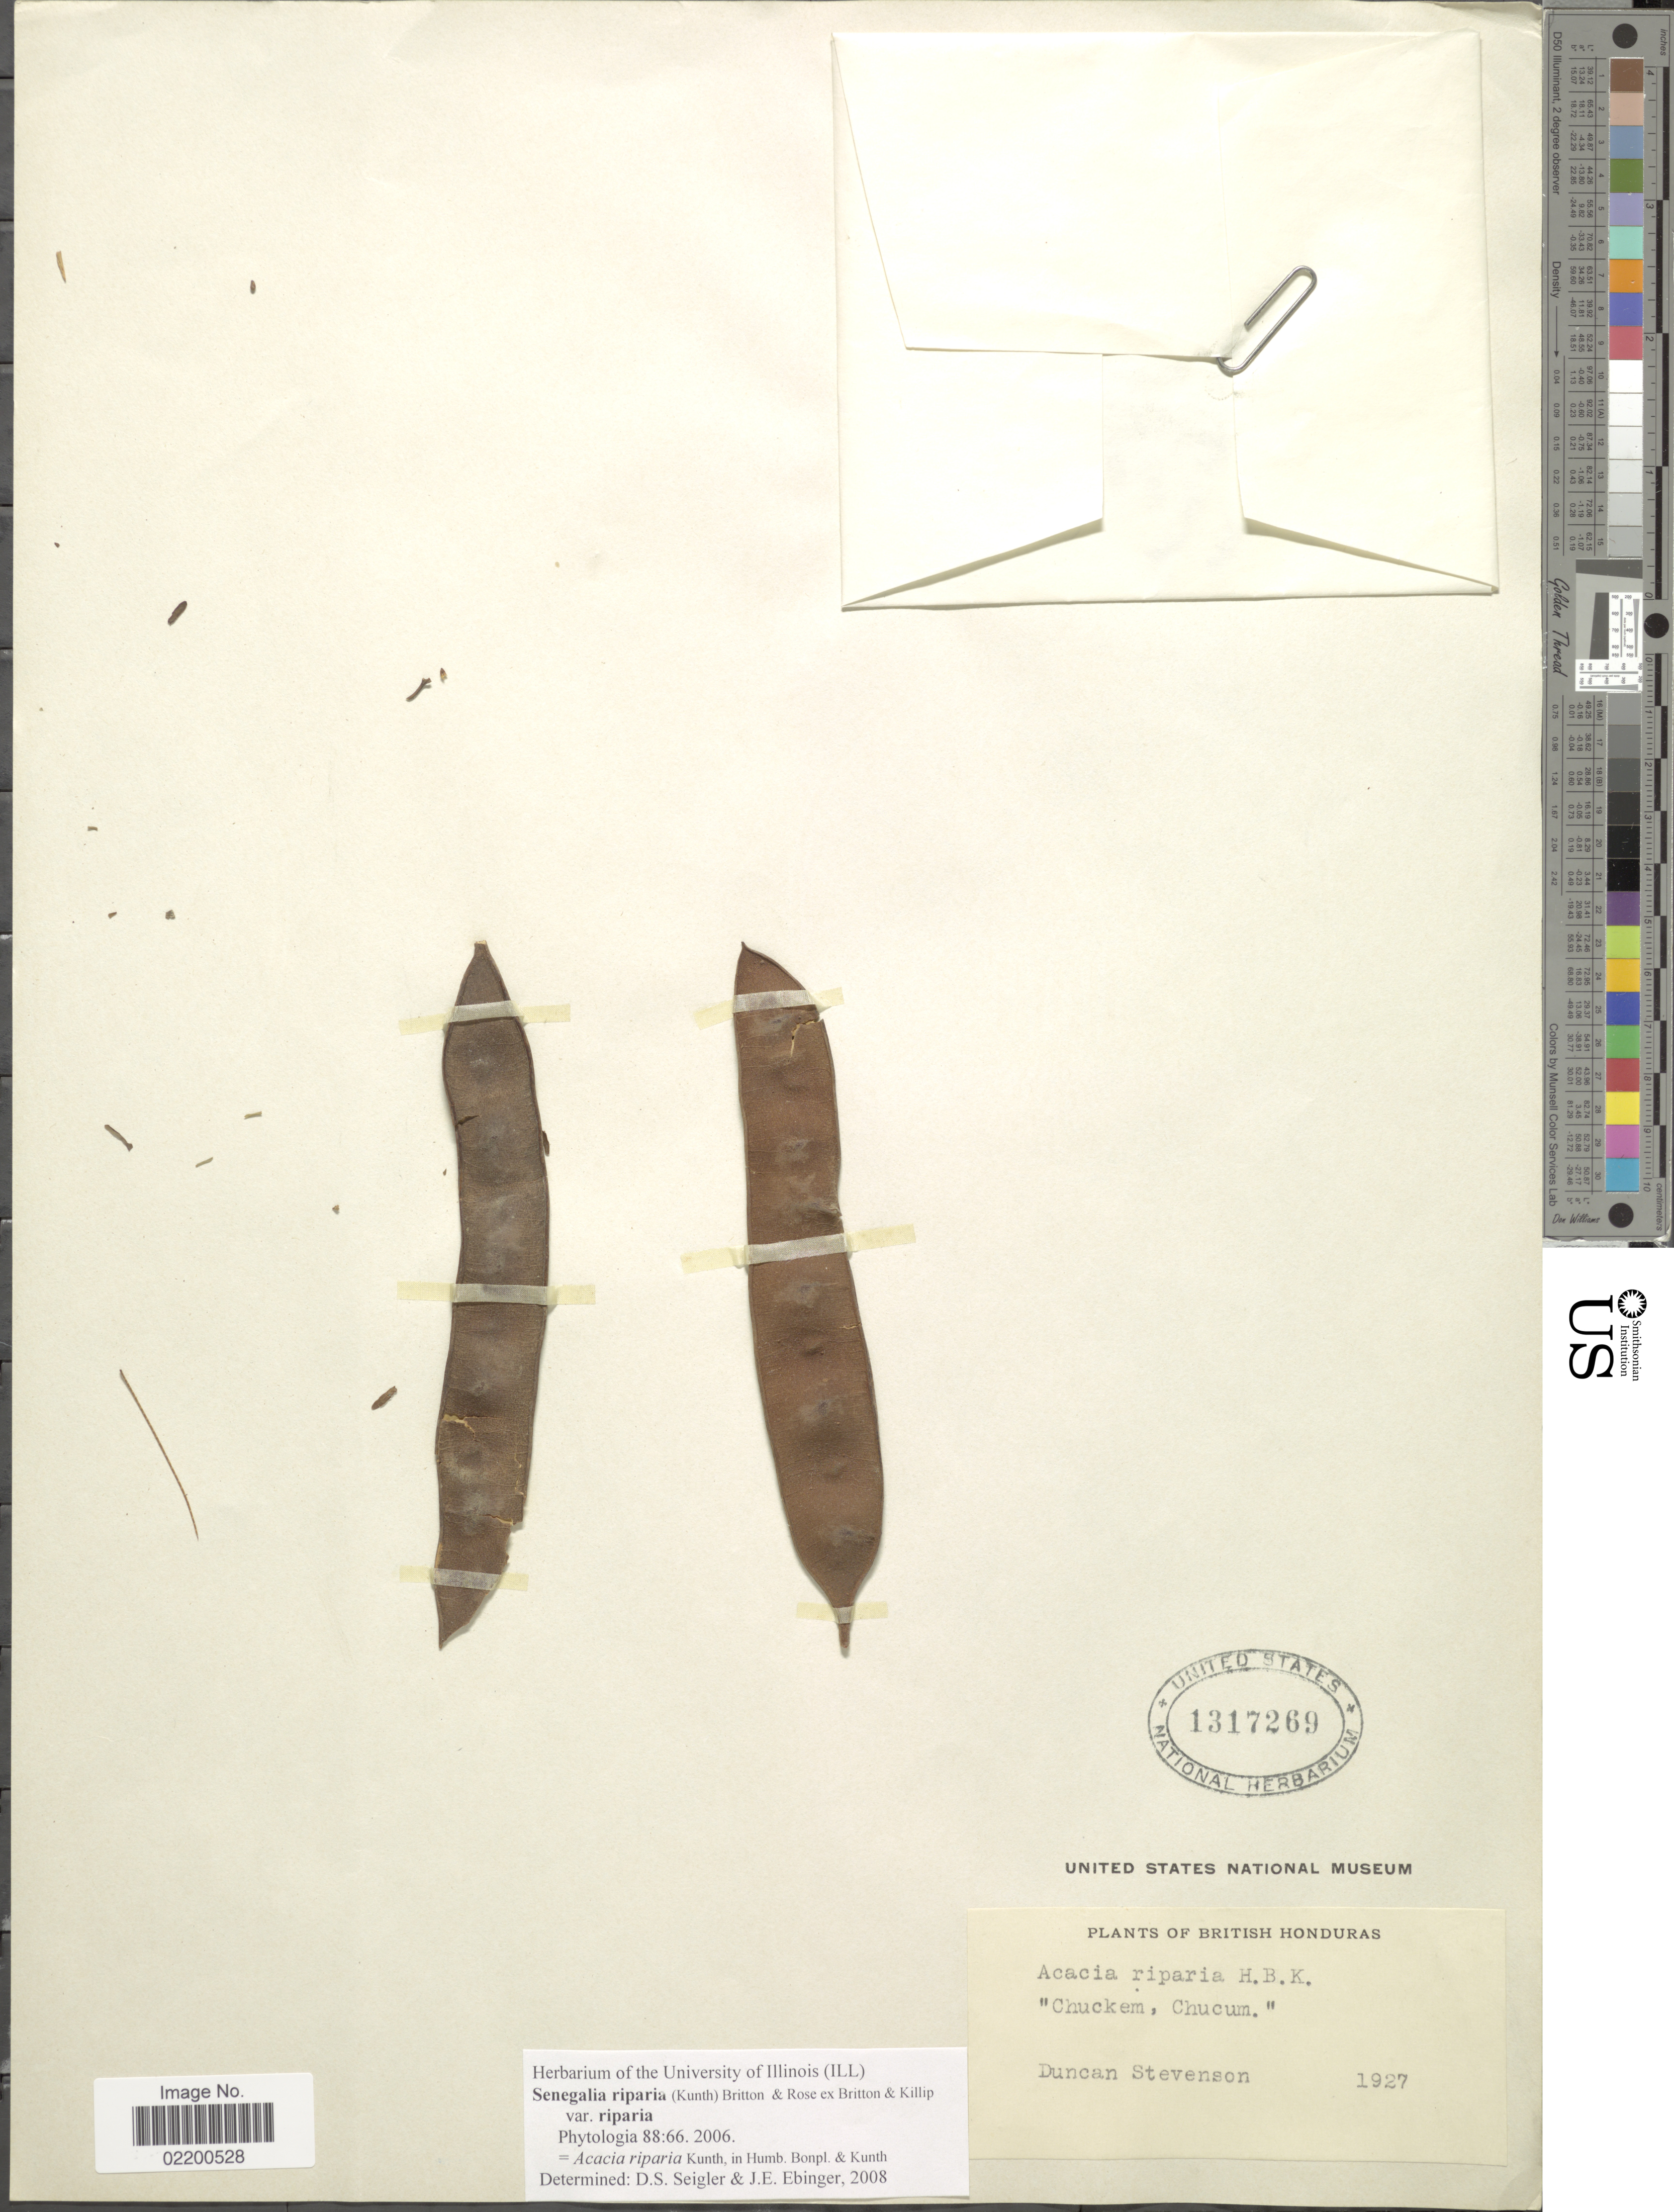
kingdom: Plantae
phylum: Tracheophyta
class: Magnoliopsida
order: Fabales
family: Fabaceae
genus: Senegalia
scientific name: Senegalia riparia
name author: (Kunth) Britton & Rose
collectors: D. Stevenson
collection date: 1927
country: Belize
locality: British Honduras, Chuckem, Chucum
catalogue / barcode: US 1317269